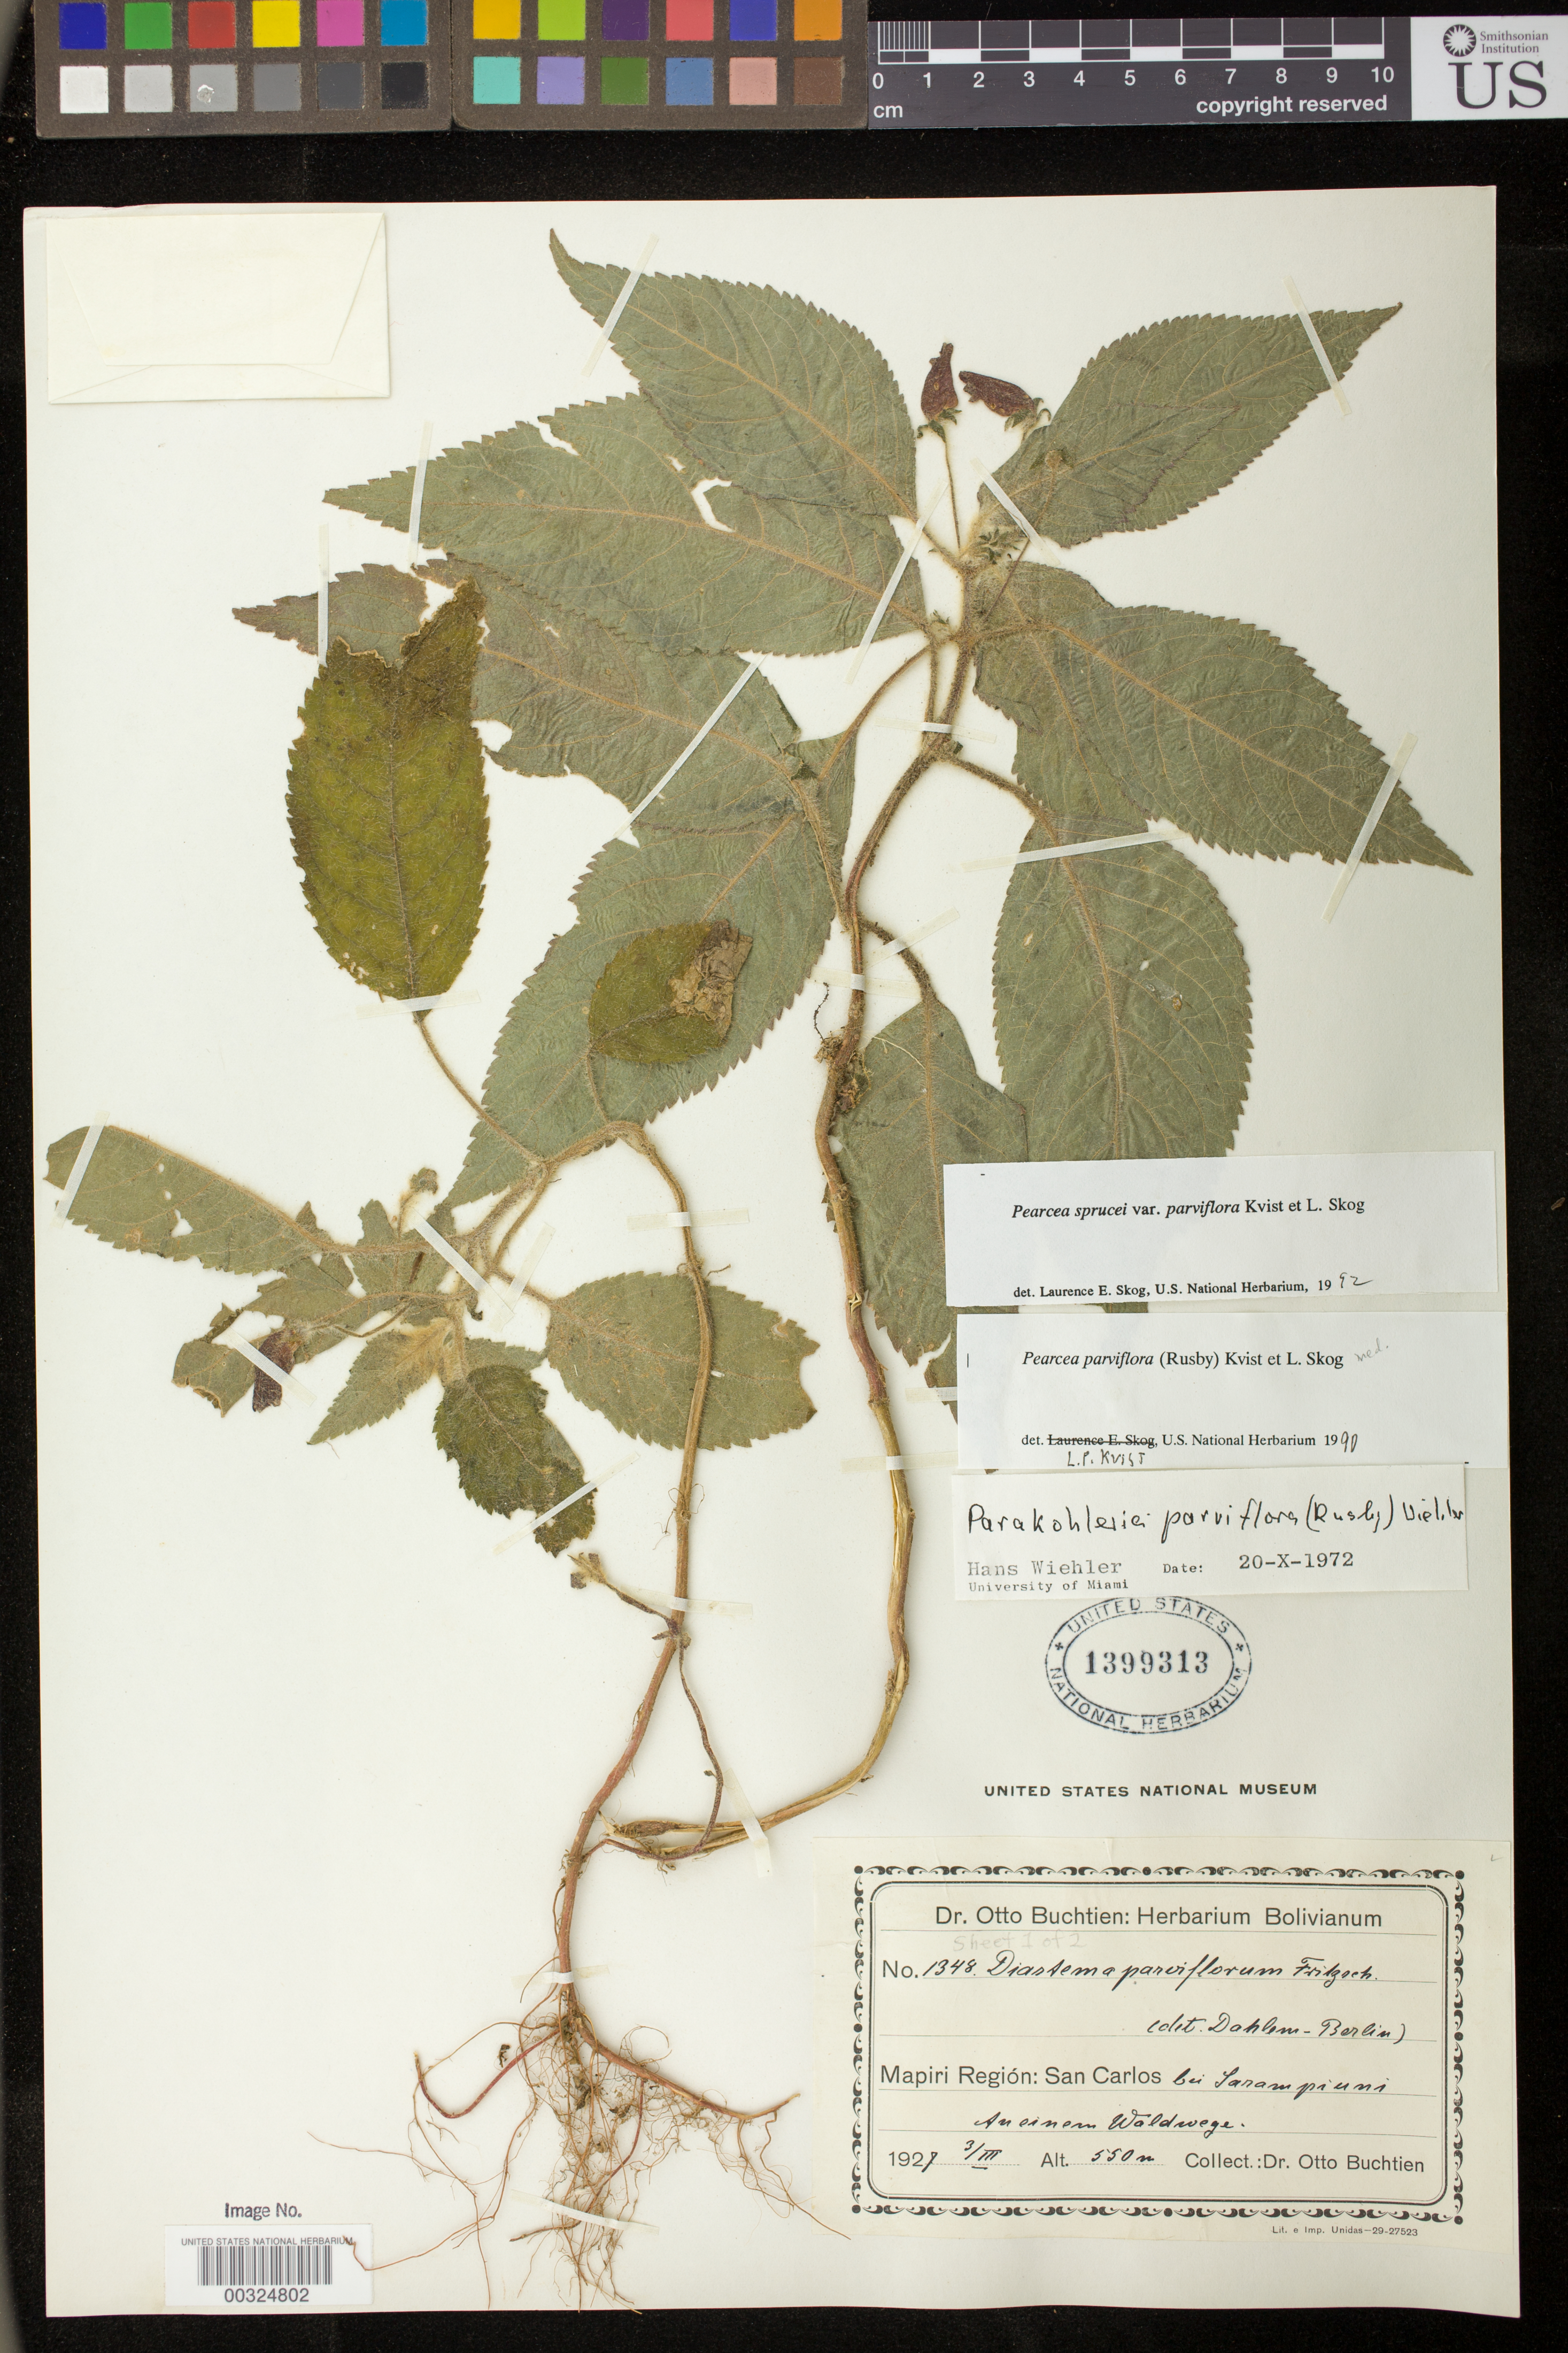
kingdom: Plantae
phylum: Tracheophyta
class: Magnoliopsida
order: Lamiales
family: Gesneriaceae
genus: Pearcea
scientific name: Pearcea sprucei var. parviflora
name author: (Rusby) L.P. Kvist & L.E. Skog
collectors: O. Buchtien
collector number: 1348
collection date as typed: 03 Mar 1927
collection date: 1927-03-03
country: Bolivia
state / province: La Paz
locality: Mapiri region, San Carlos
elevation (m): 550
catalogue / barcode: US 1399313